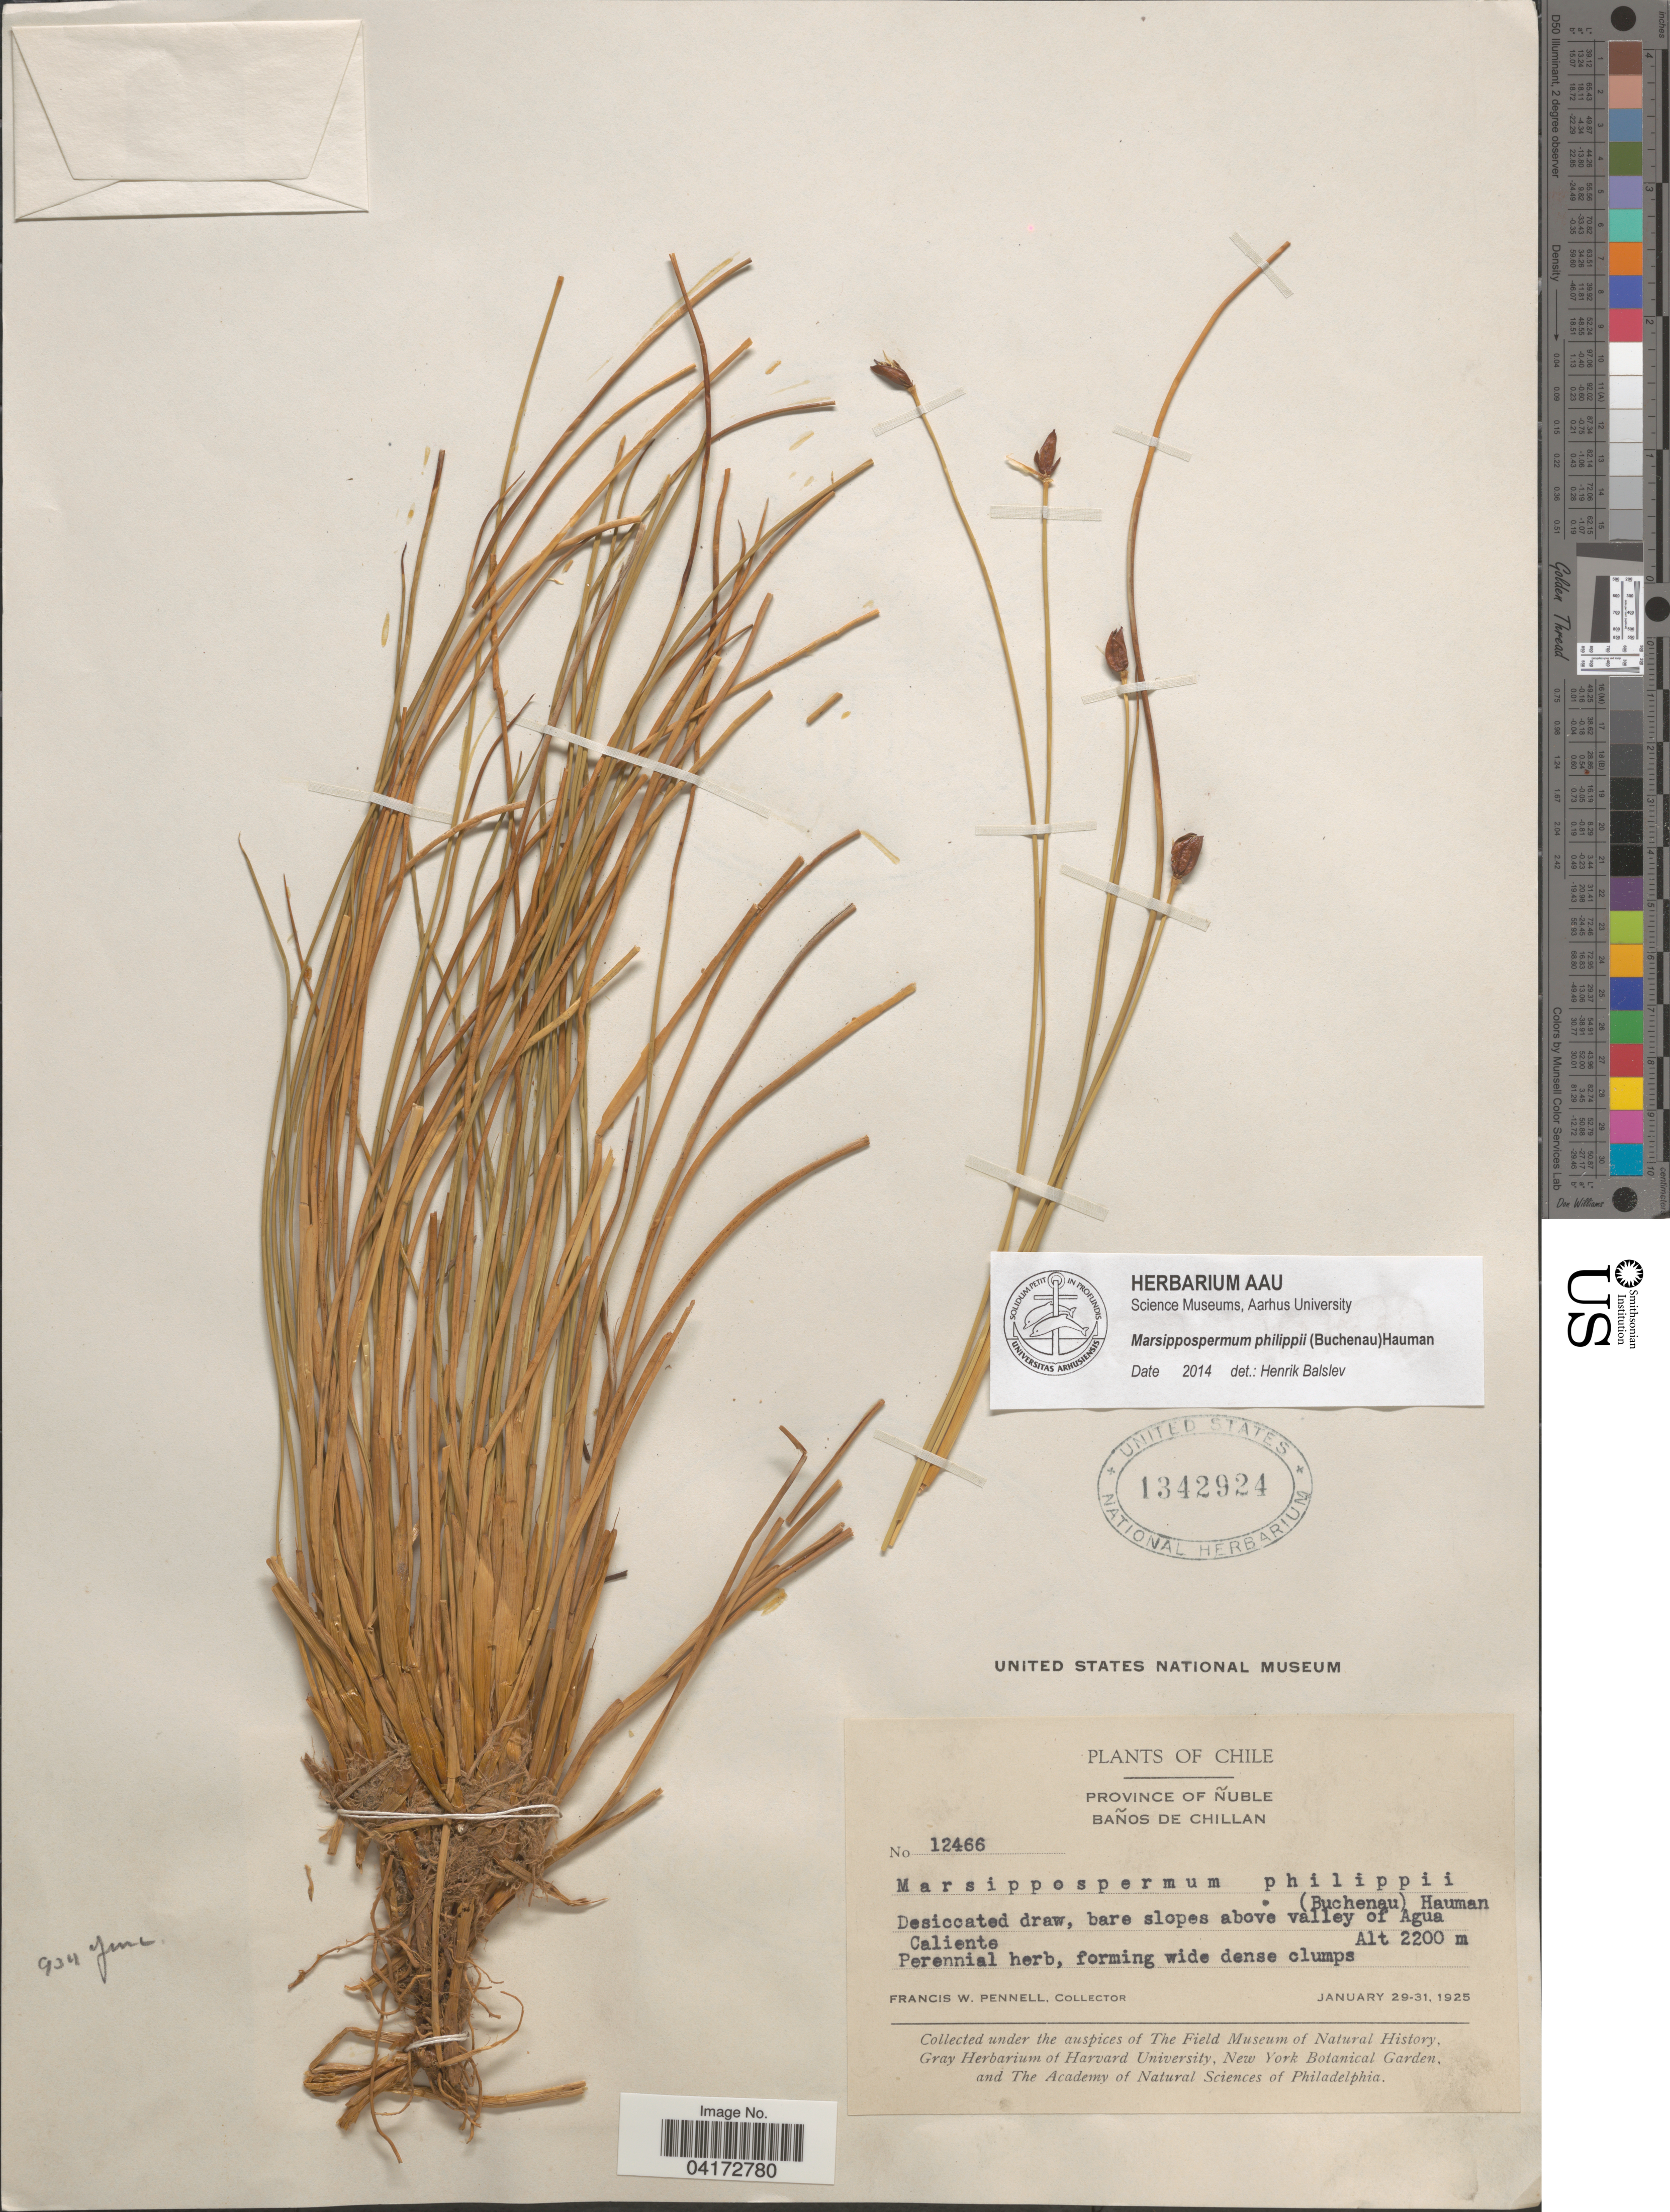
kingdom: Plantae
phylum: Tracheophyta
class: Liliopsida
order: Poales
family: Juncaceae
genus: Marsippospermum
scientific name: Marsippospermum philippii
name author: (Buchenau) Hauman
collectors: F. W. Pennell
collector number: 12466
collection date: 1925-01-29/1925-01-31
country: Chile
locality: Province of Ñuble. Baños de Chillan. Desiccated draw, bare slopes above valley of Agua Caliente.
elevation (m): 2200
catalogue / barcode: US 1342924